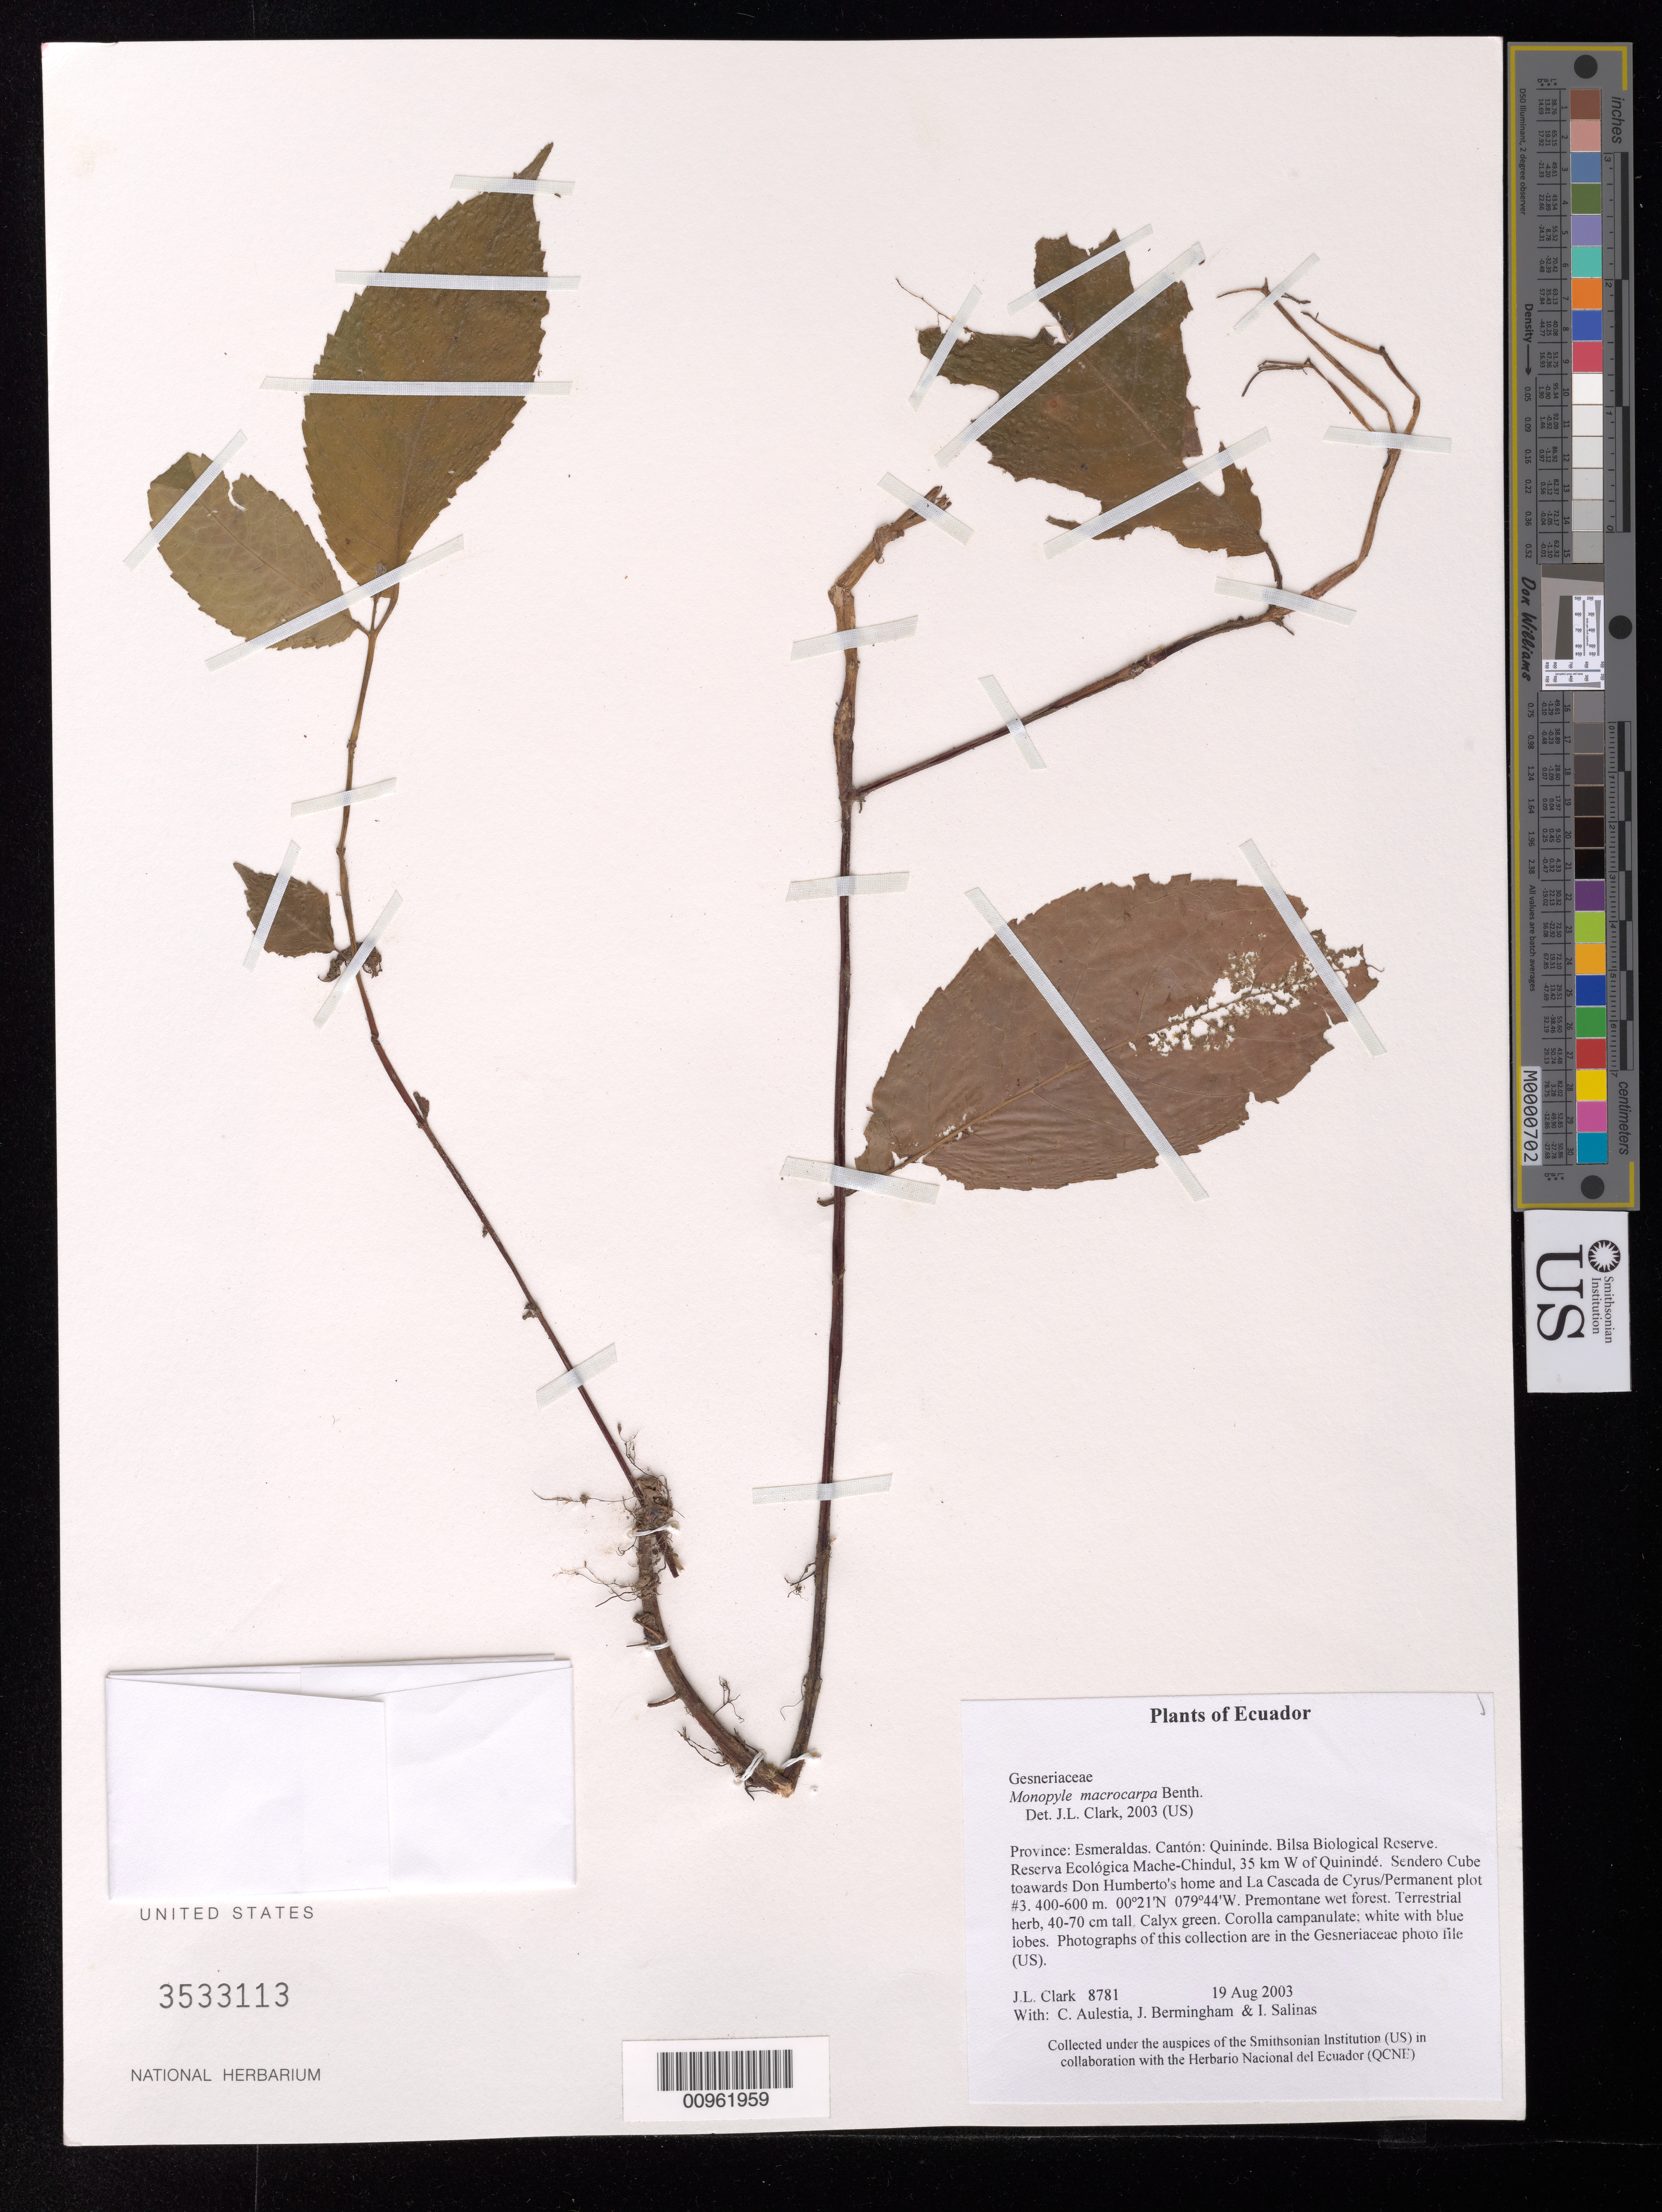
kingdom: Plantae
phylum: Tracheophyta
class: Magnoliopsida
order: Lamiales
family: Gesneriaceae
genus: Monopyle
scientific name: Monopyle macrocarpa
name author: Benth.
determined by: Clark, J. L., (SEL), The Marie Selby Botanical Garden (UNITED STATES)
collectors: J. L. Clark, C. Aulestia, J. Bermingham & I. Salinas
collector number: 8781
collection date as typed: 19 Aug 2003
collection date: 2003-08-19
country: Ecuador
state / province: Esmeraldas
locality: Quininde. Bilsa Biological Reserve. Reserva Ecológica Mache-Chindul, 35 km W of Quinindé. Sendero Cube toawards Don Humberto's home and La Cascada de Cyrus/Permanent plot #3.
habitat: Premontane wet forest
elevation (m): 400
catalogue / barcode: US 3533113